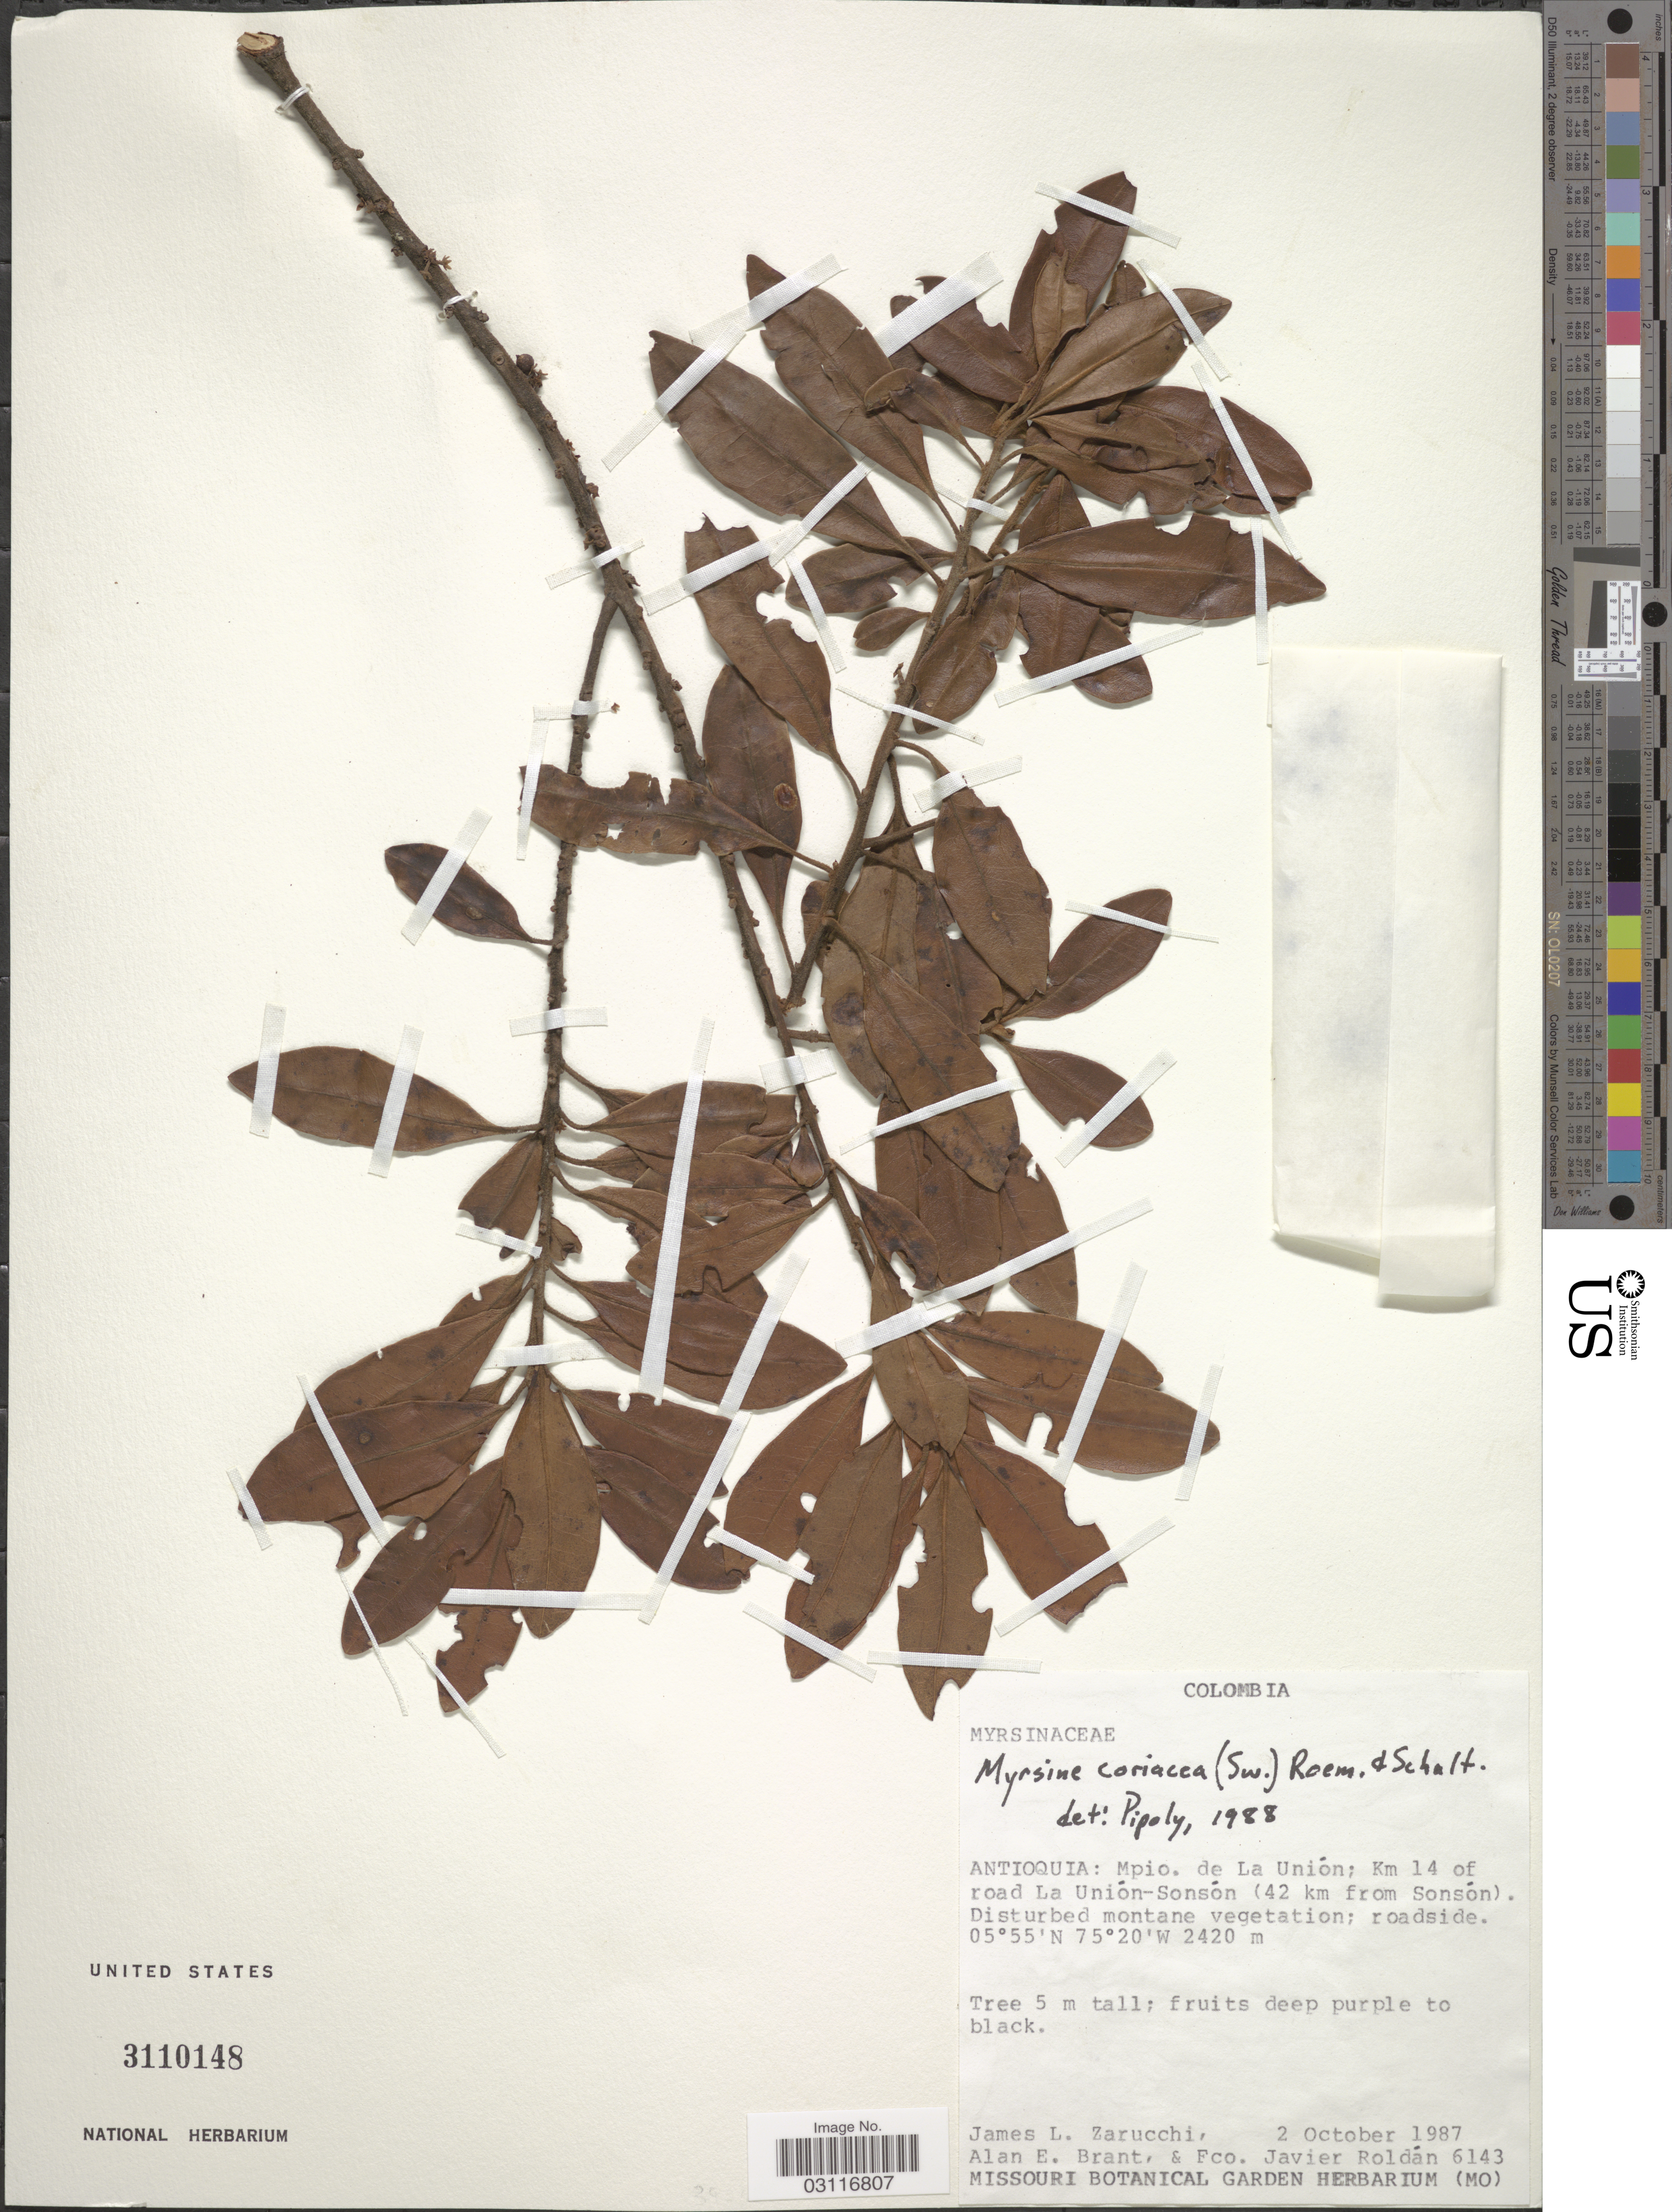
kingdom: Plantae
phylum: Tracheophyta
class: Magnoliopsida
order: Ericales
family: Primulaceae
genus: Myrsine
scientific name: Myrsine coriacea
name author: (Sw.) R. Br. ex Roem. & Schult.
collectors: J. L. Zarucchi, A. Brant & F. J. Roldán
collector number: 6143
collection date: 1987-10-02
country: Colombia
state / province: Antioquia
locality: Mpio. de La Unión; Km 14 of road La Unión-Sonsón (42 km from Sonsón).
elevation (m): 2420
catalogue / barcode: US 3110148